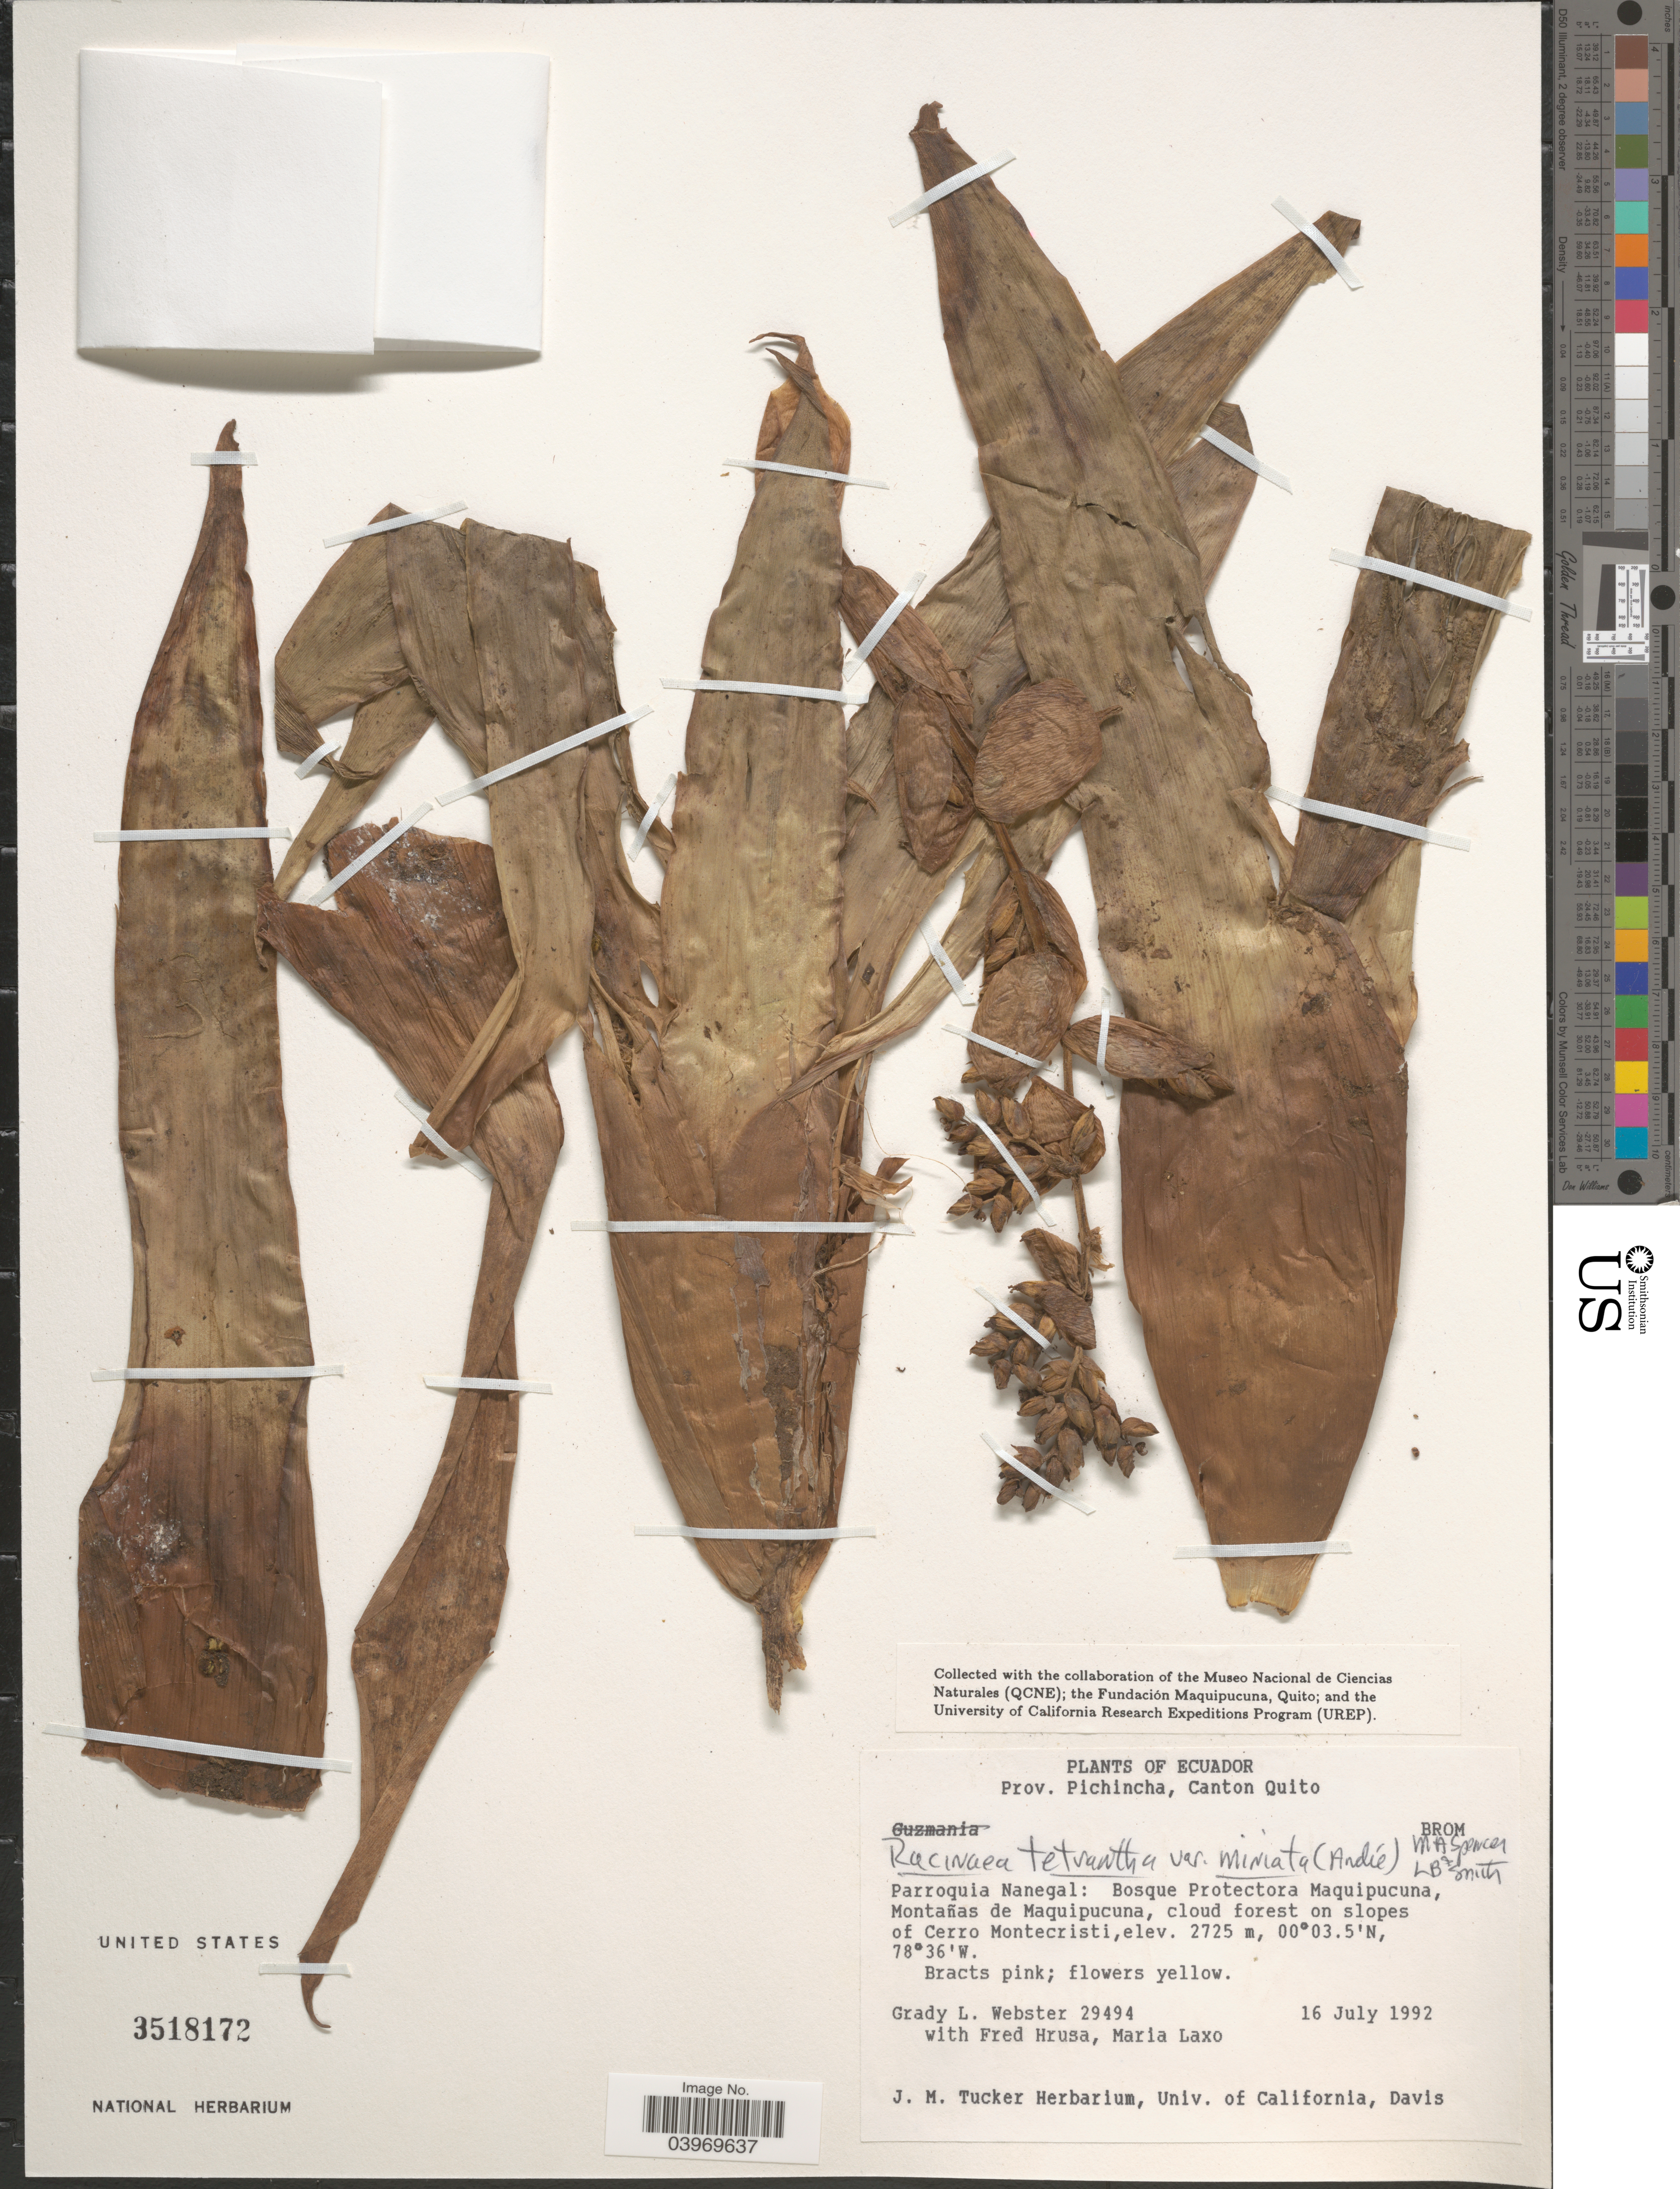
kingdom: Plantae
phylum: Tracheophyta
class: Liliopsida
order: Poales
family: Bromeliaceae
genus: Racinaea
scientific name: Racinaea tetrantha var. miniata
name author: (André) M.A. Spencer & L.B. Sm.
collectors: G. L. Webster, G. Hrusa & M. Laxo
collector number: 29494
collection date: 1992-07-16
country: Ecuador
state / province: Pichincha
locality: Canton Quito. Parroquia Nanegal: Bosque Protectora Maquipucuna, Montañas de Maquipucuna, cloud forest on slopes of Cerro Montecristi.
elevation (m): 2725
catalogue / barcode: US 3518172